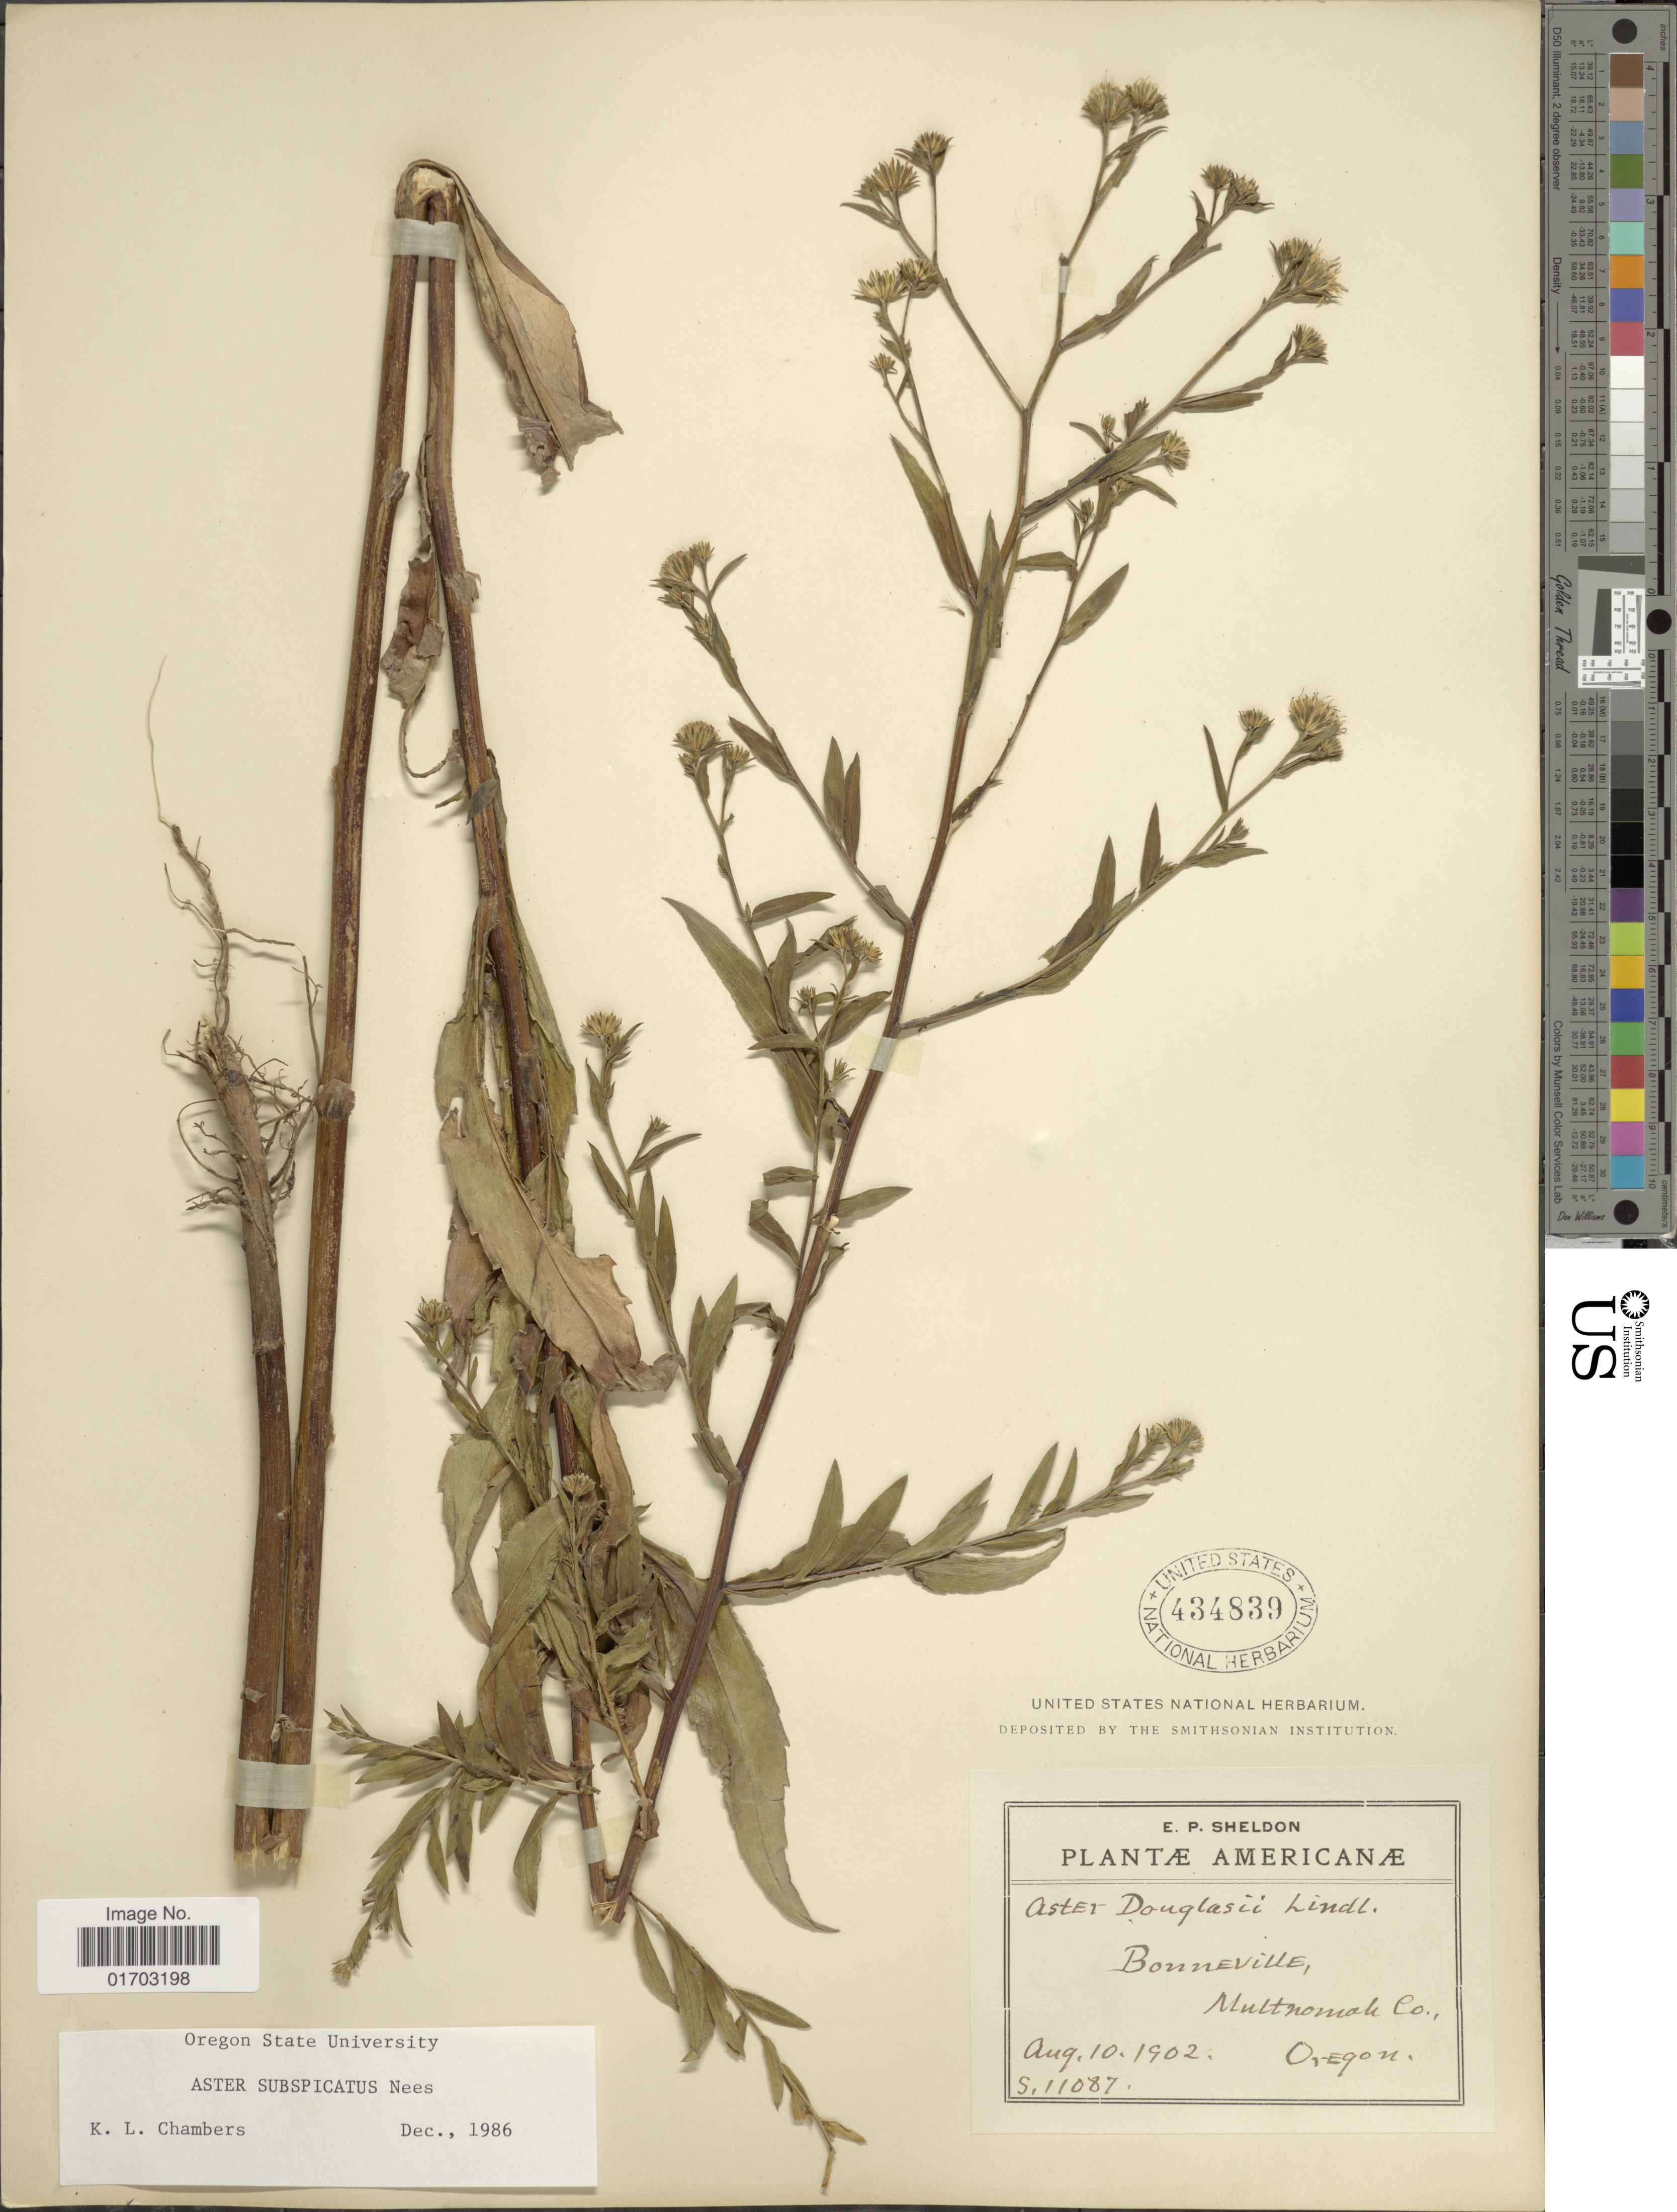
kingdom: Plantae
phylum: Tracheophyta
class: Magnoliopsida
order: Asterales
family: Asteraceae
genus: Symphyotrichum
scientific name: Symphyotrichum subspicatum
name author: (Nees) G.L. Nesom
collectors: E. P. Sheldon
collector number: S.11087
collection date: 1902-08-10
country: United States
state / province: Oregon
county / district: Multnomah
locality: Bonneville, Multnomah Co.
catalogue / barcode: US 434839